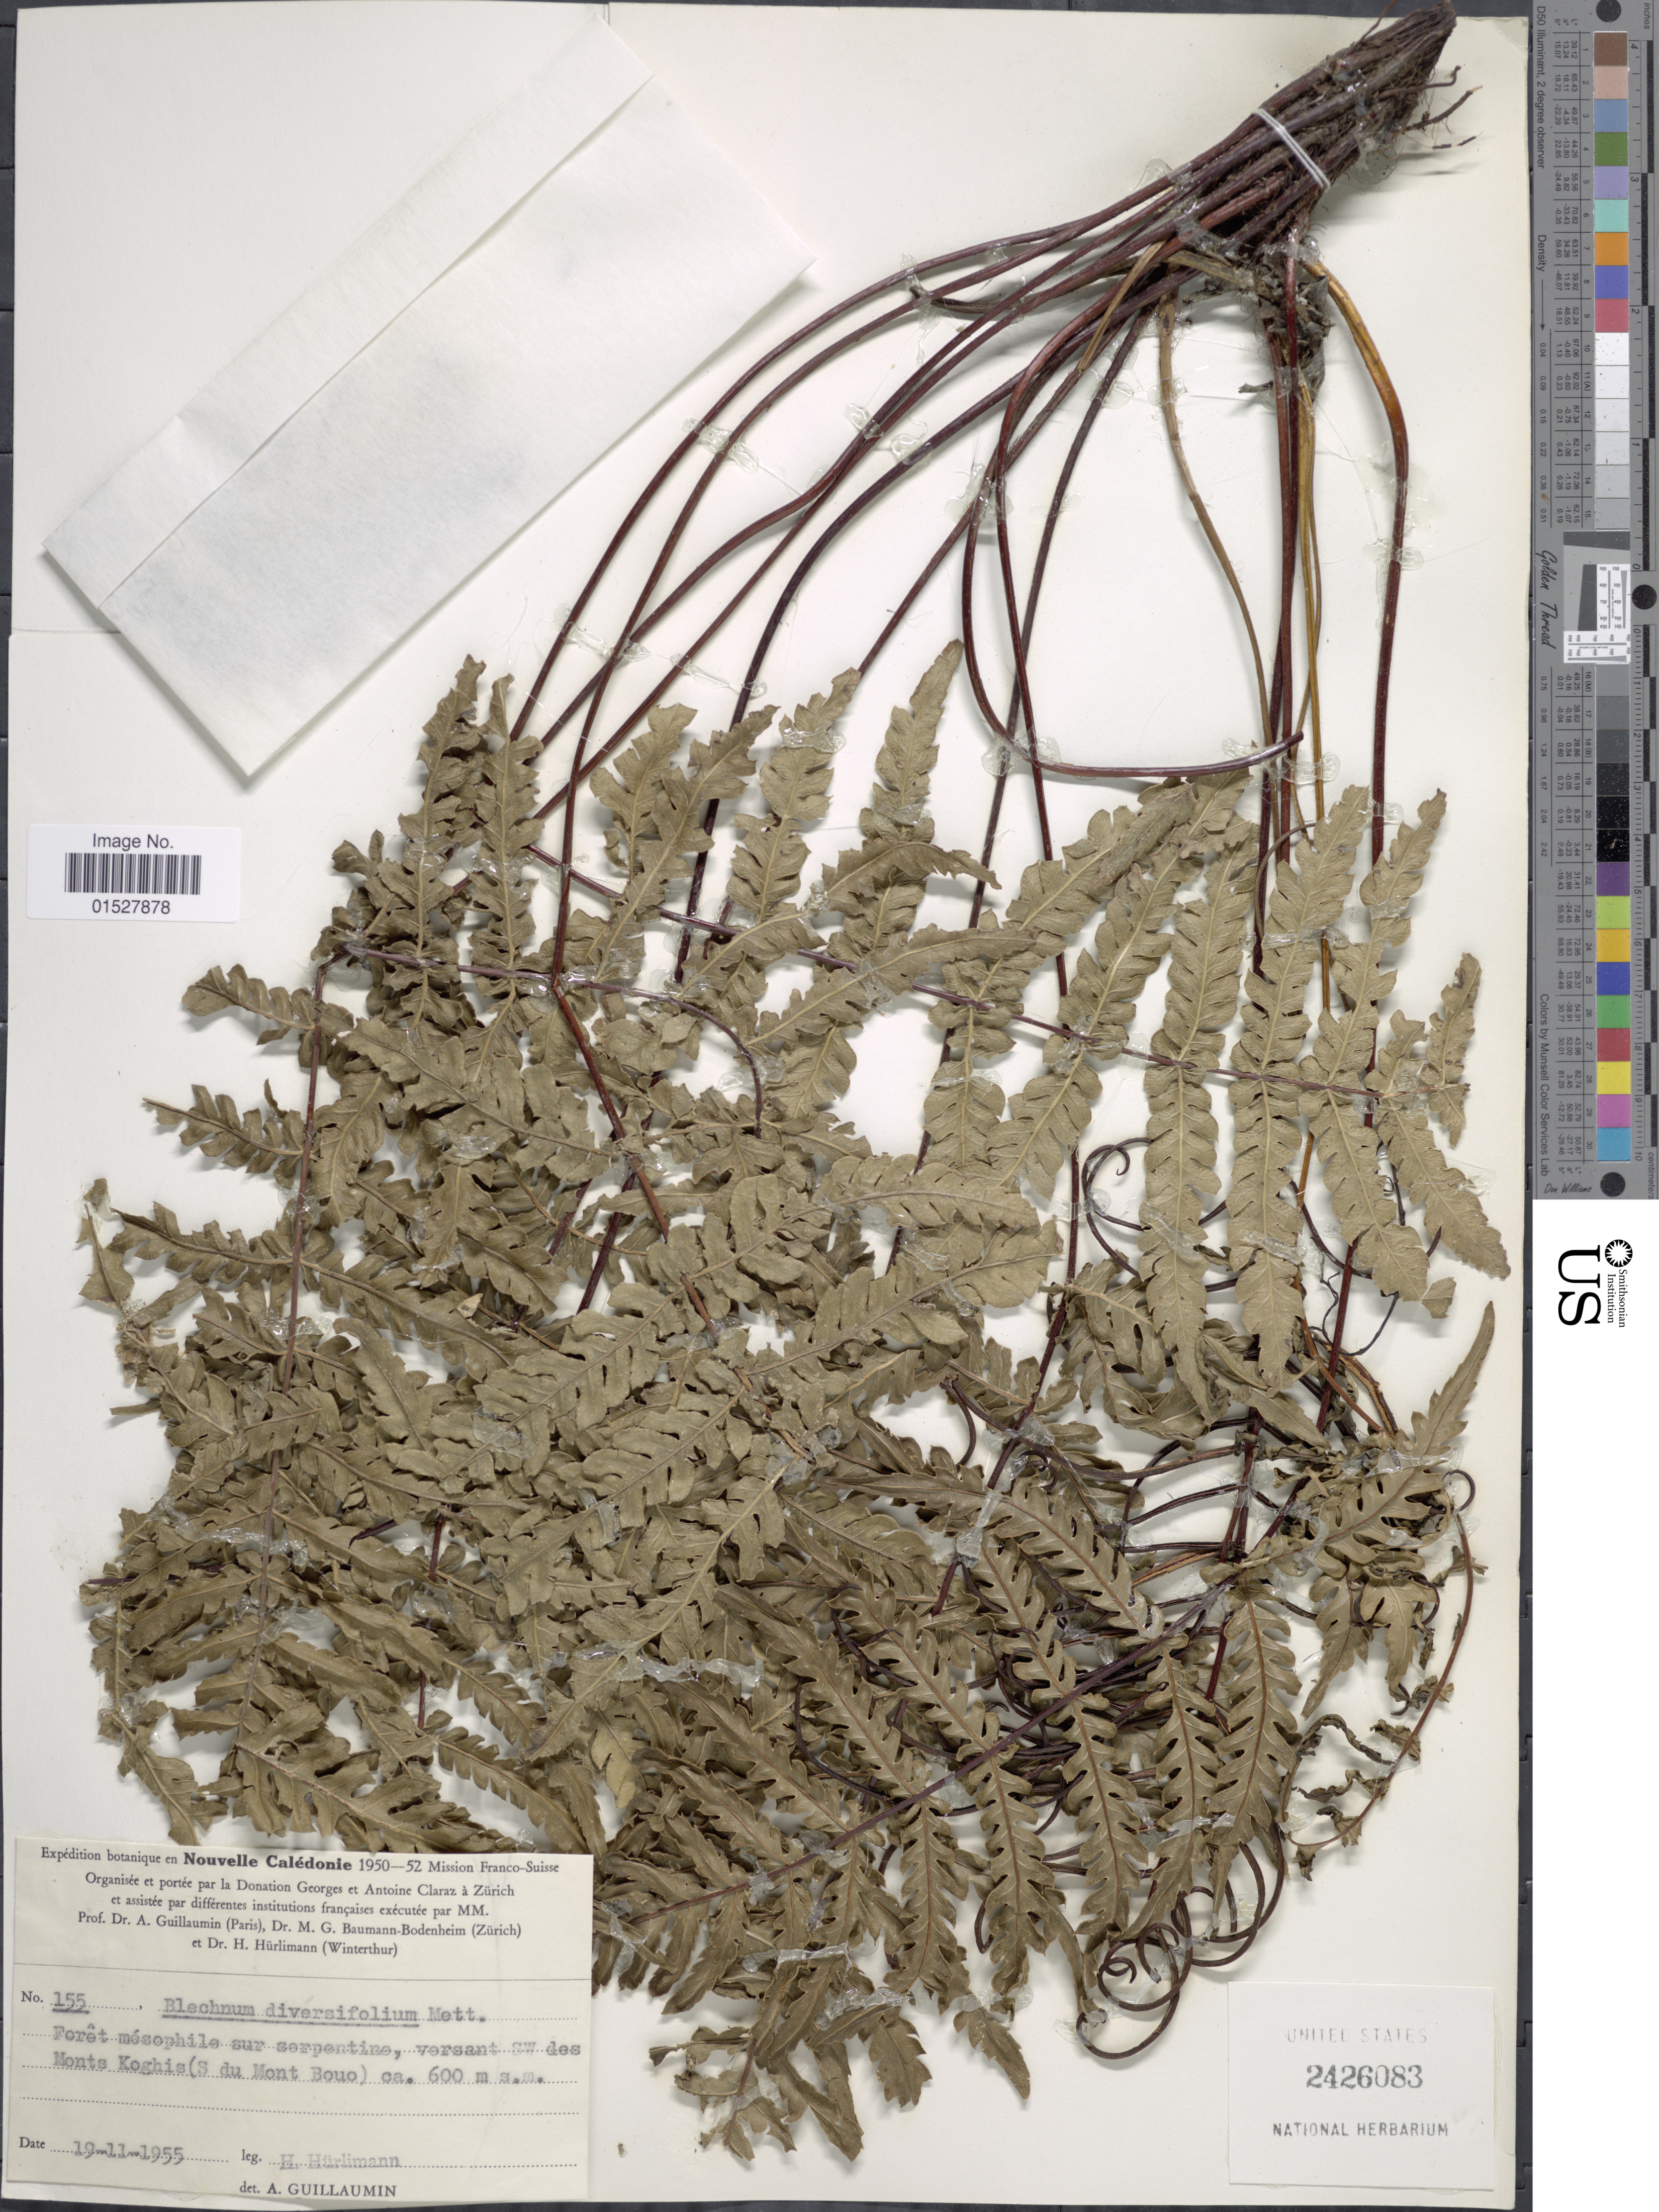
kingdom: Plantae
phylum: Tracheophyta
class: Polypodiopsida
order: Polypodiales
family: Blechnaceae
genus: Blechnum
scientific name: Blechnum diversifolium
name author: Mett.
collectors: H. Hürlimann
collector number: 155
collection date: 1955-11-19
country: New Caledonia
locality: Foret medophile sur serpentine, versant sw des Monte Koghis (S du Mont Bouo).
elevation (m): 600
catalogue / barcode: US 2426083